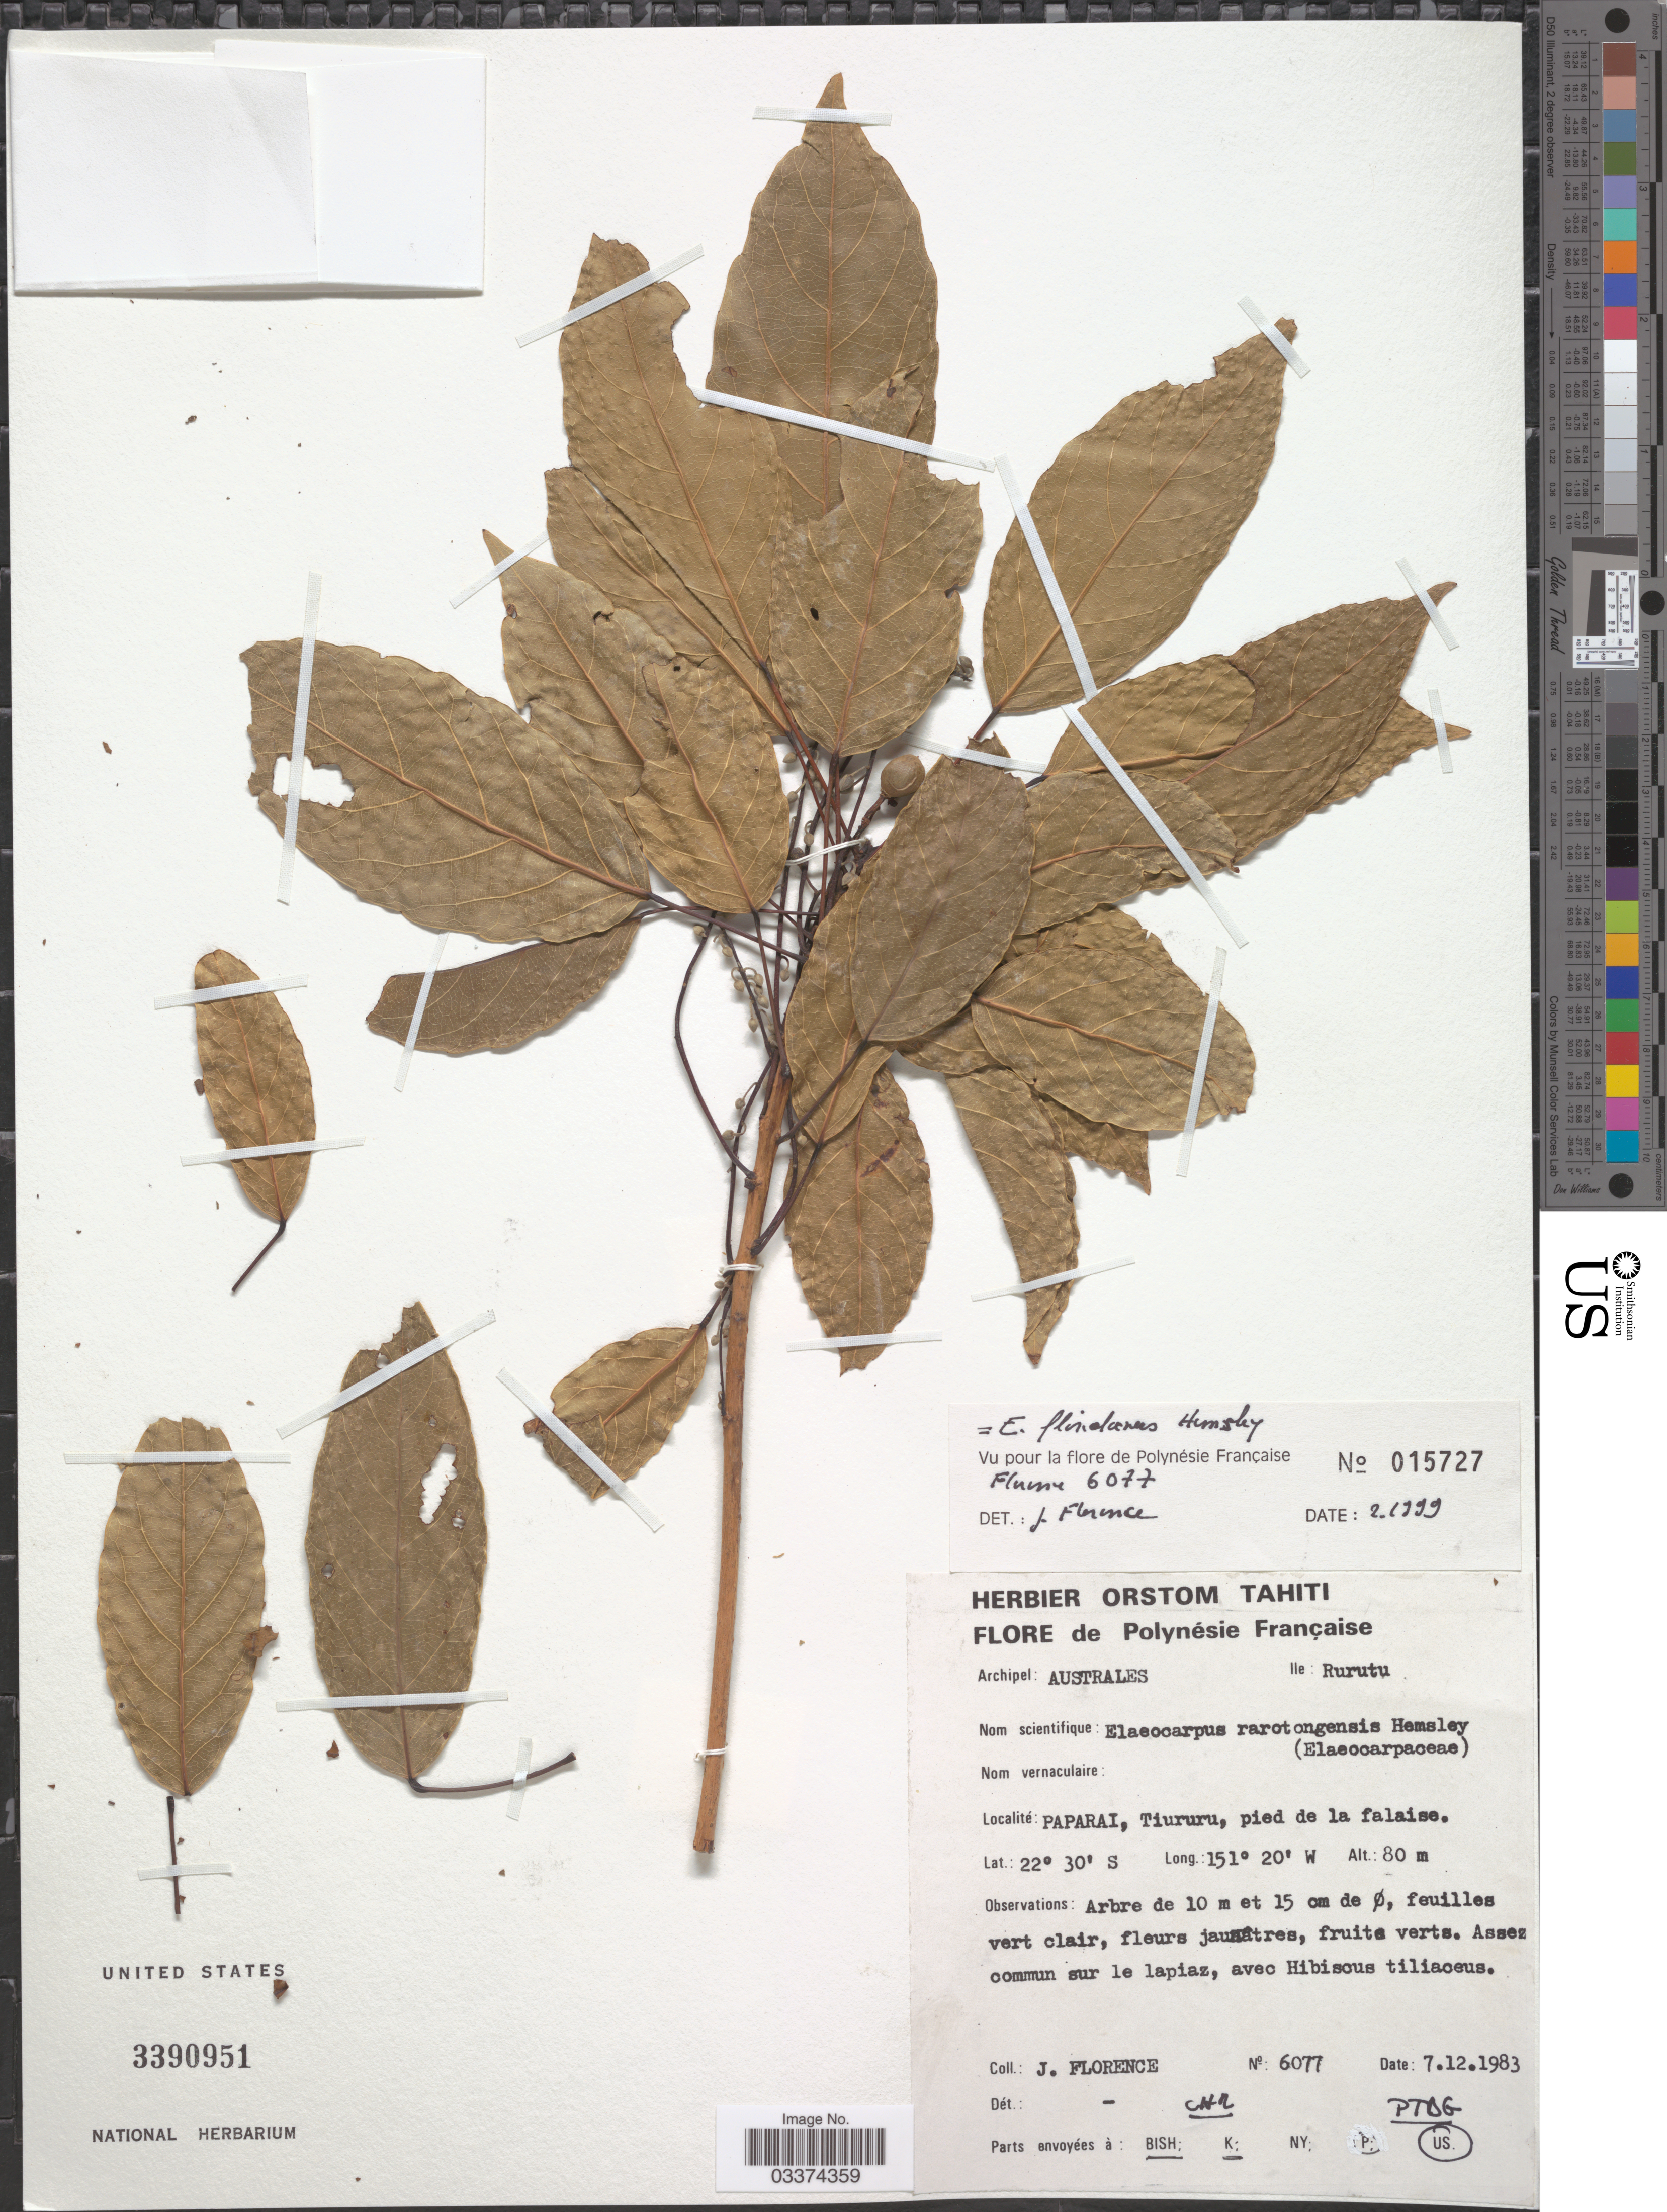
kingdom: Plantae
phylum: Tracheophyta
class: Magnoliopsida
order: Oxalidales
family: Elaeocarpaceae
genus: Elaeocarpus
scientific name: Elaeocarpus floridanus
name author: Hemsl.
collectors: J. Florence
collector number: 6077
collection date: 1983-12-07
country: French Polynesia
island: Rurutu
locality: Archipel: Australes, Ile: Rurutu, Paparai, Tiururu, pied de la falaise.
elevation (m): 80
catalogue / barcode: US 3390951